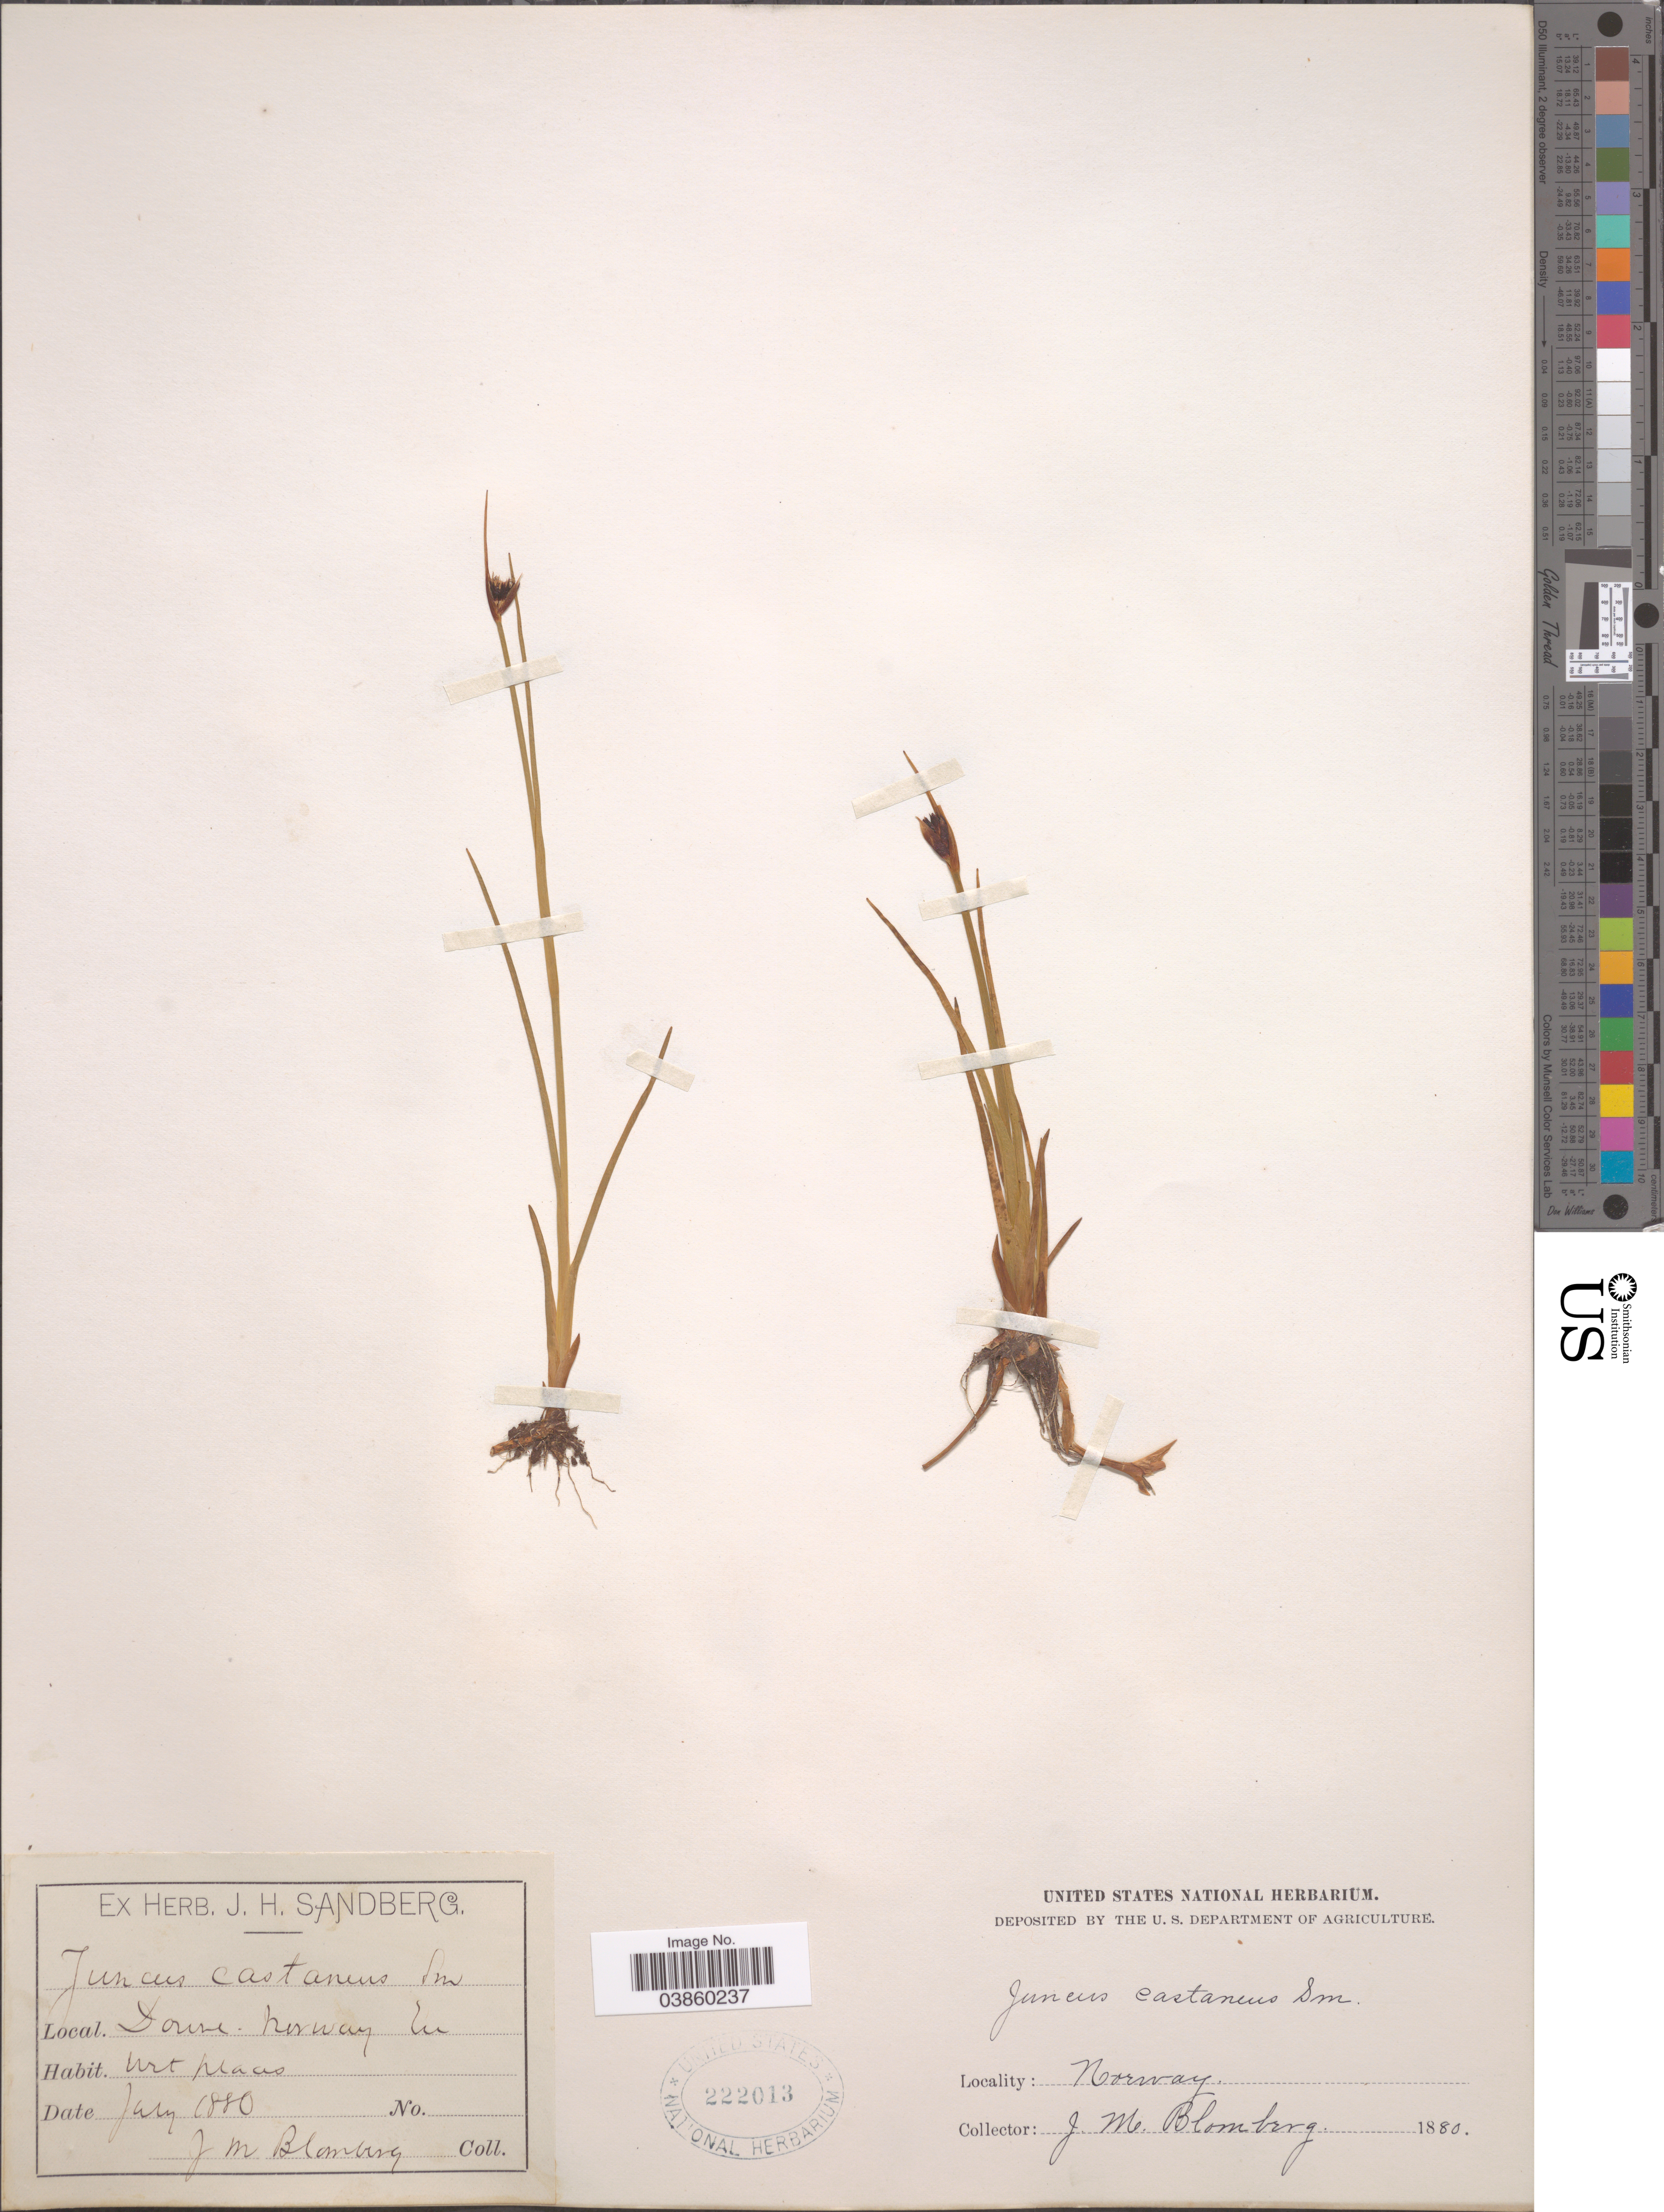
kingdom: Plantae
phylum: Tracheophyta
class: Liliopsida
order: Poales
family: Juncaceae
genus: Juncus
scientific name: Juncus castaneus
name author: Sm.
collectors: J. Blomberg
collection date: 1880-07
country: Norway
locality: Dovre.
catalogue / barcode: US 222013